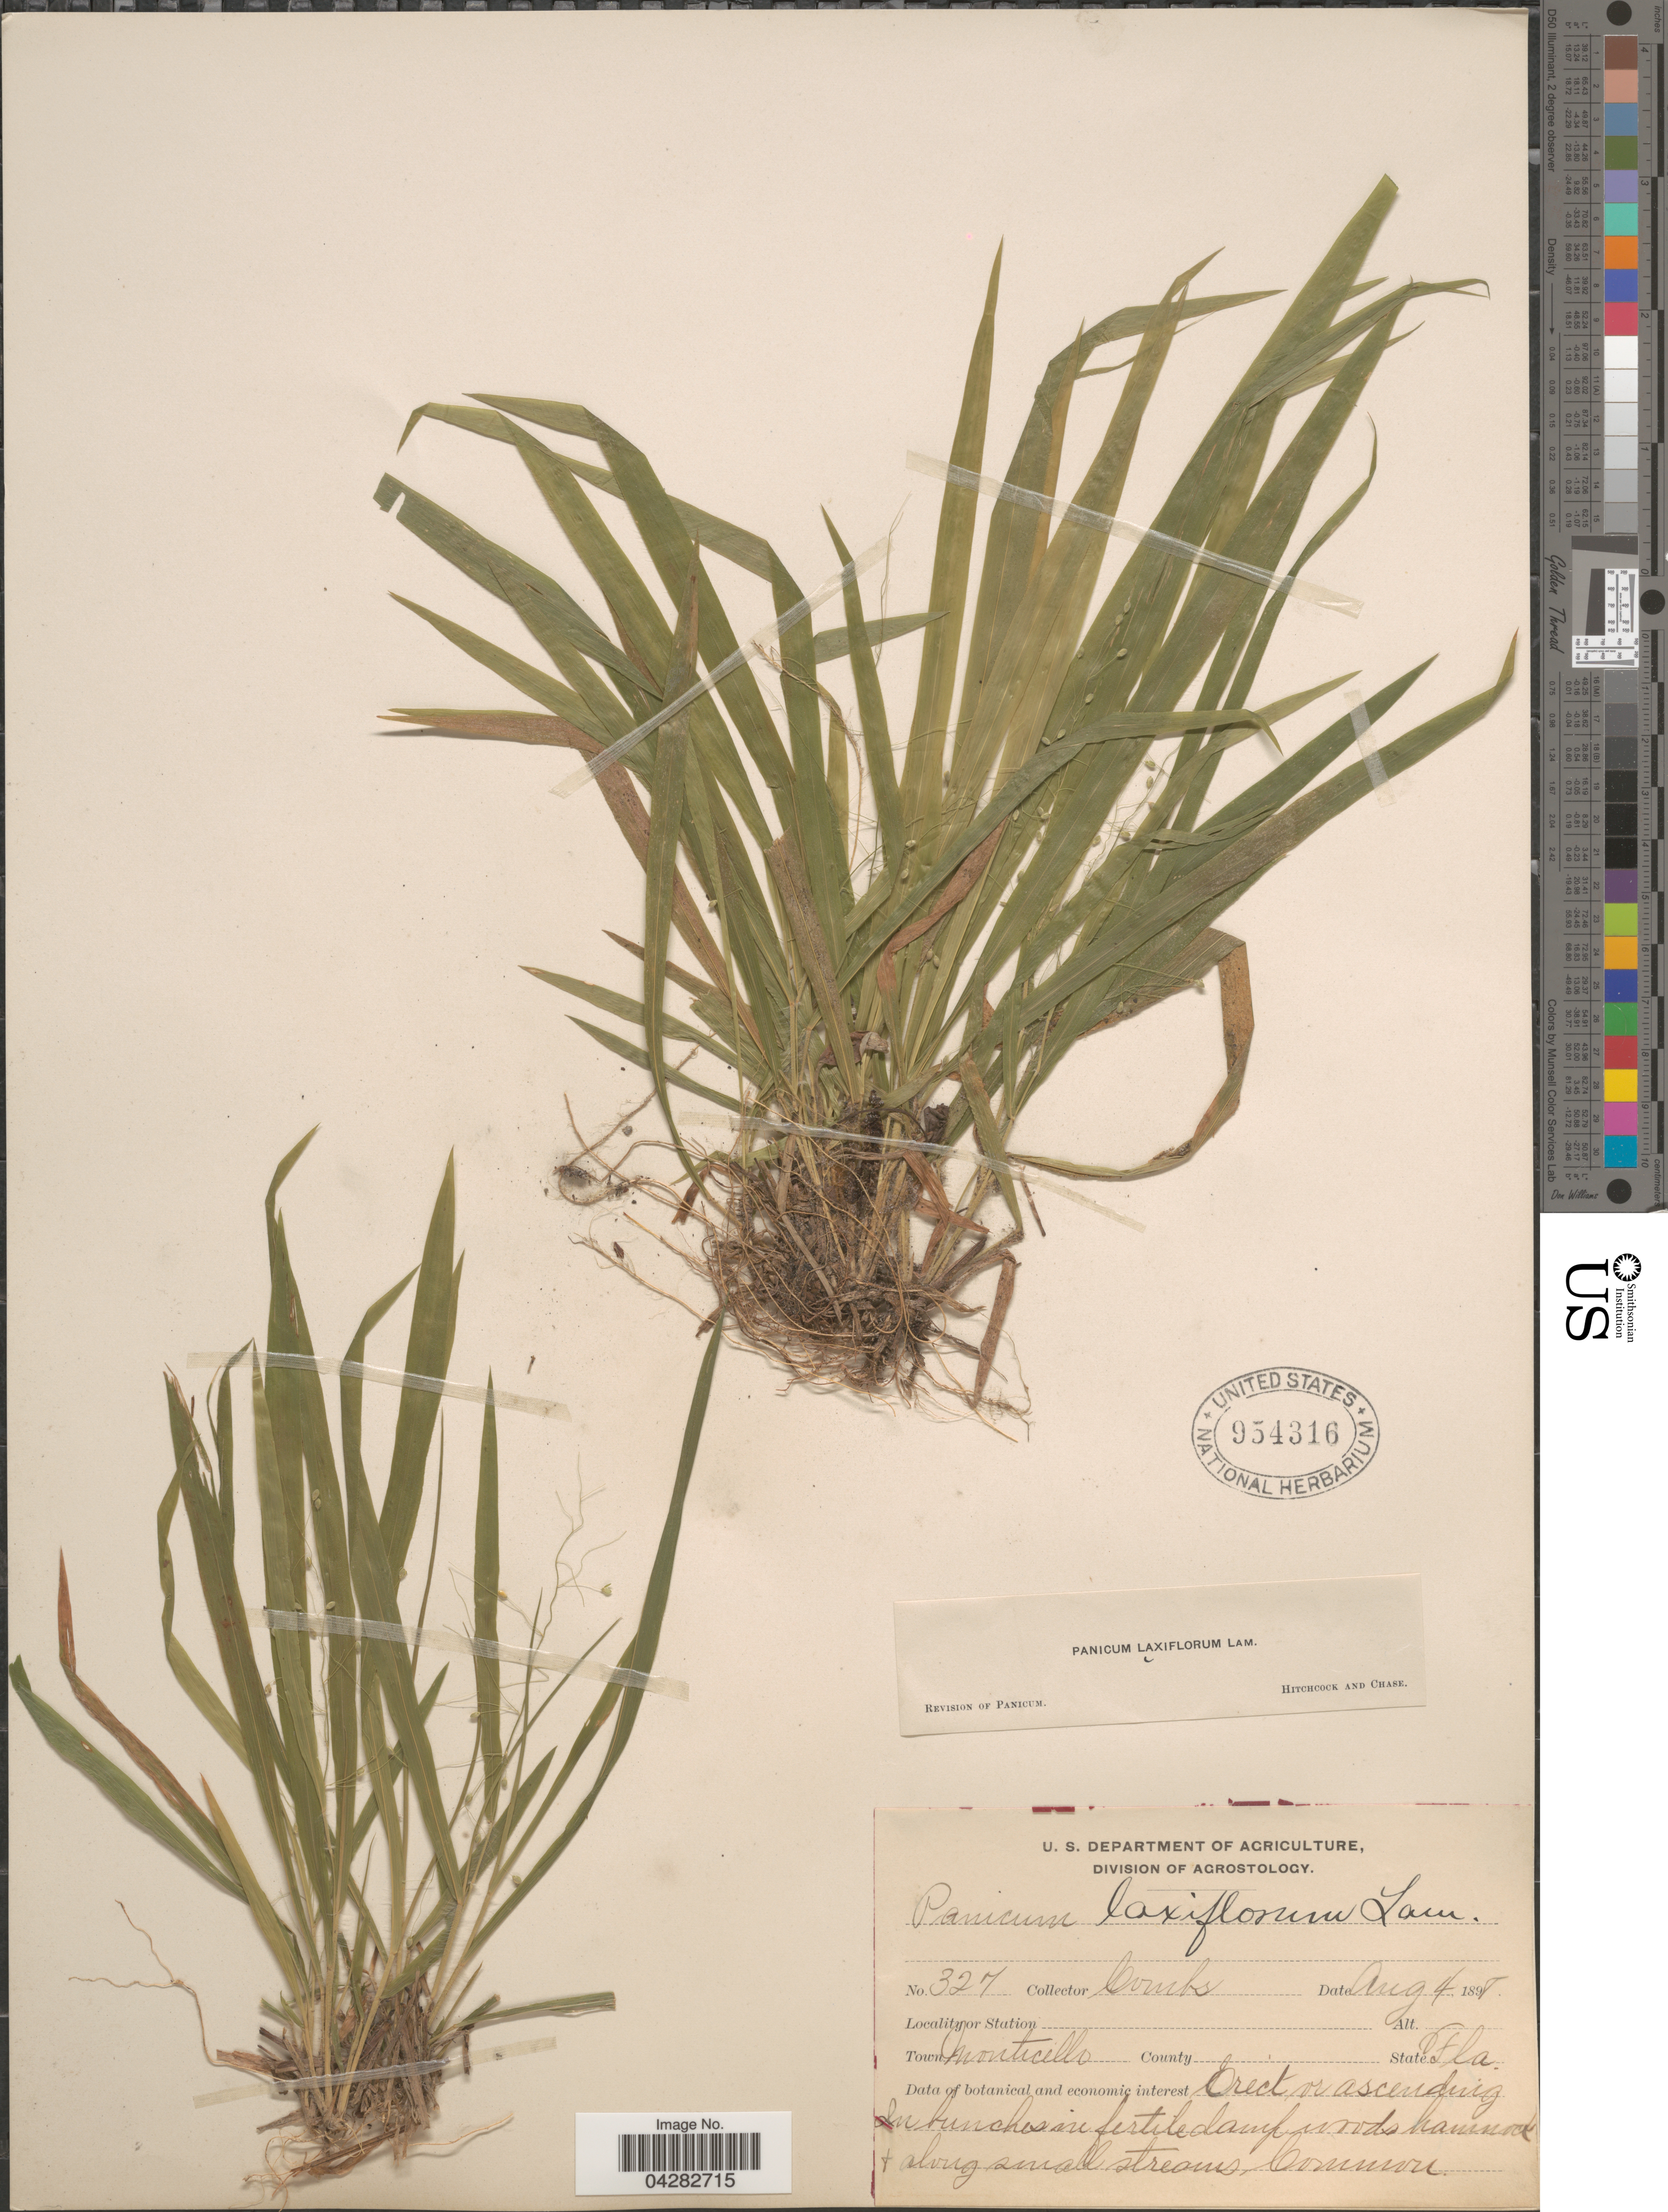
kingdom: Plantae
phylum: Tracheophyta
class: Liliopsida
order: Poales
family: Poaceae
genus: Dichanthelium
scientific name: Dichanthelium laxiflorum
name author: (Lam.) Gould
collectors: -. Combs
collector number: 327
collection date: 1898-08-04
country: United States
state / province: Florida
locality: Town Monticello.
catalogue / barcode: US 954316